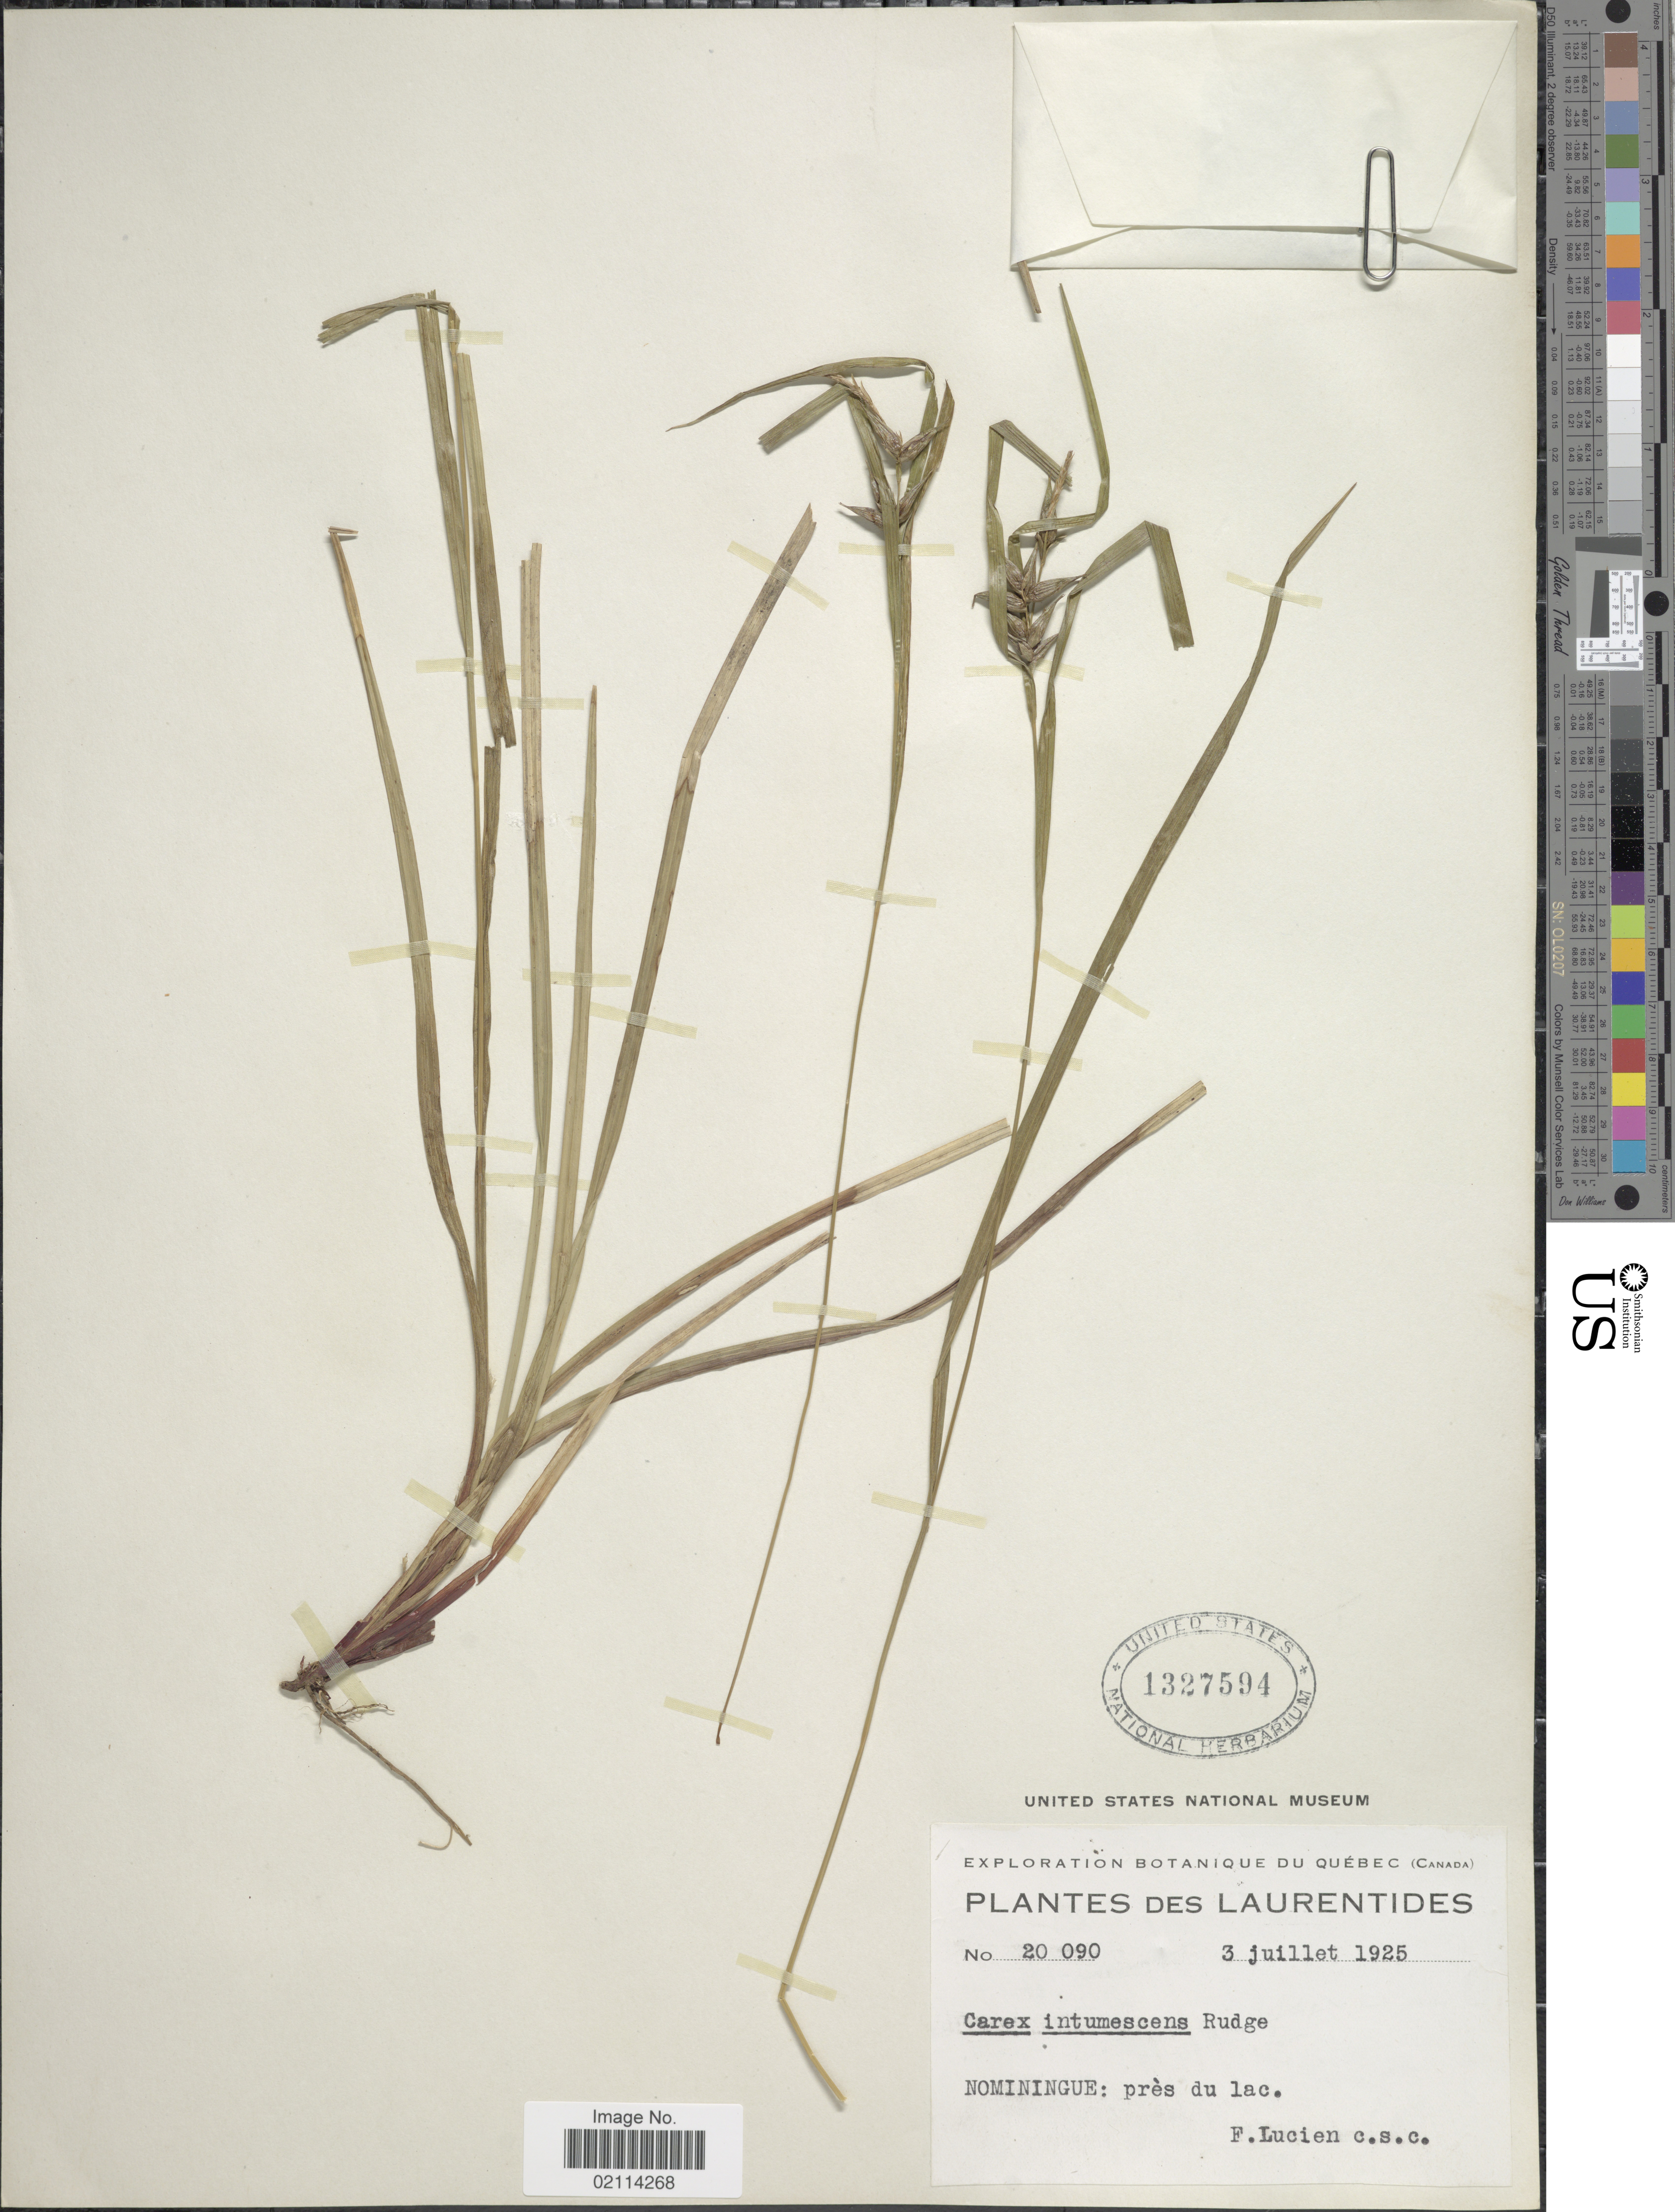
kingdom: Plantae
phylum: Tracheophyta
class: Liliopsida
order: Poales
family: Cyperaceae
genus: Carex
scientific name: Carex intumescens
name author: Rudge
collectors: F. Lucien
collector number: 20090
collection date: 1925-07-03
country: Canada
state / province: Quebec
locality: Des Laurentides, Nominingue: pres du lac.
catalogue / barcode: US 1327594